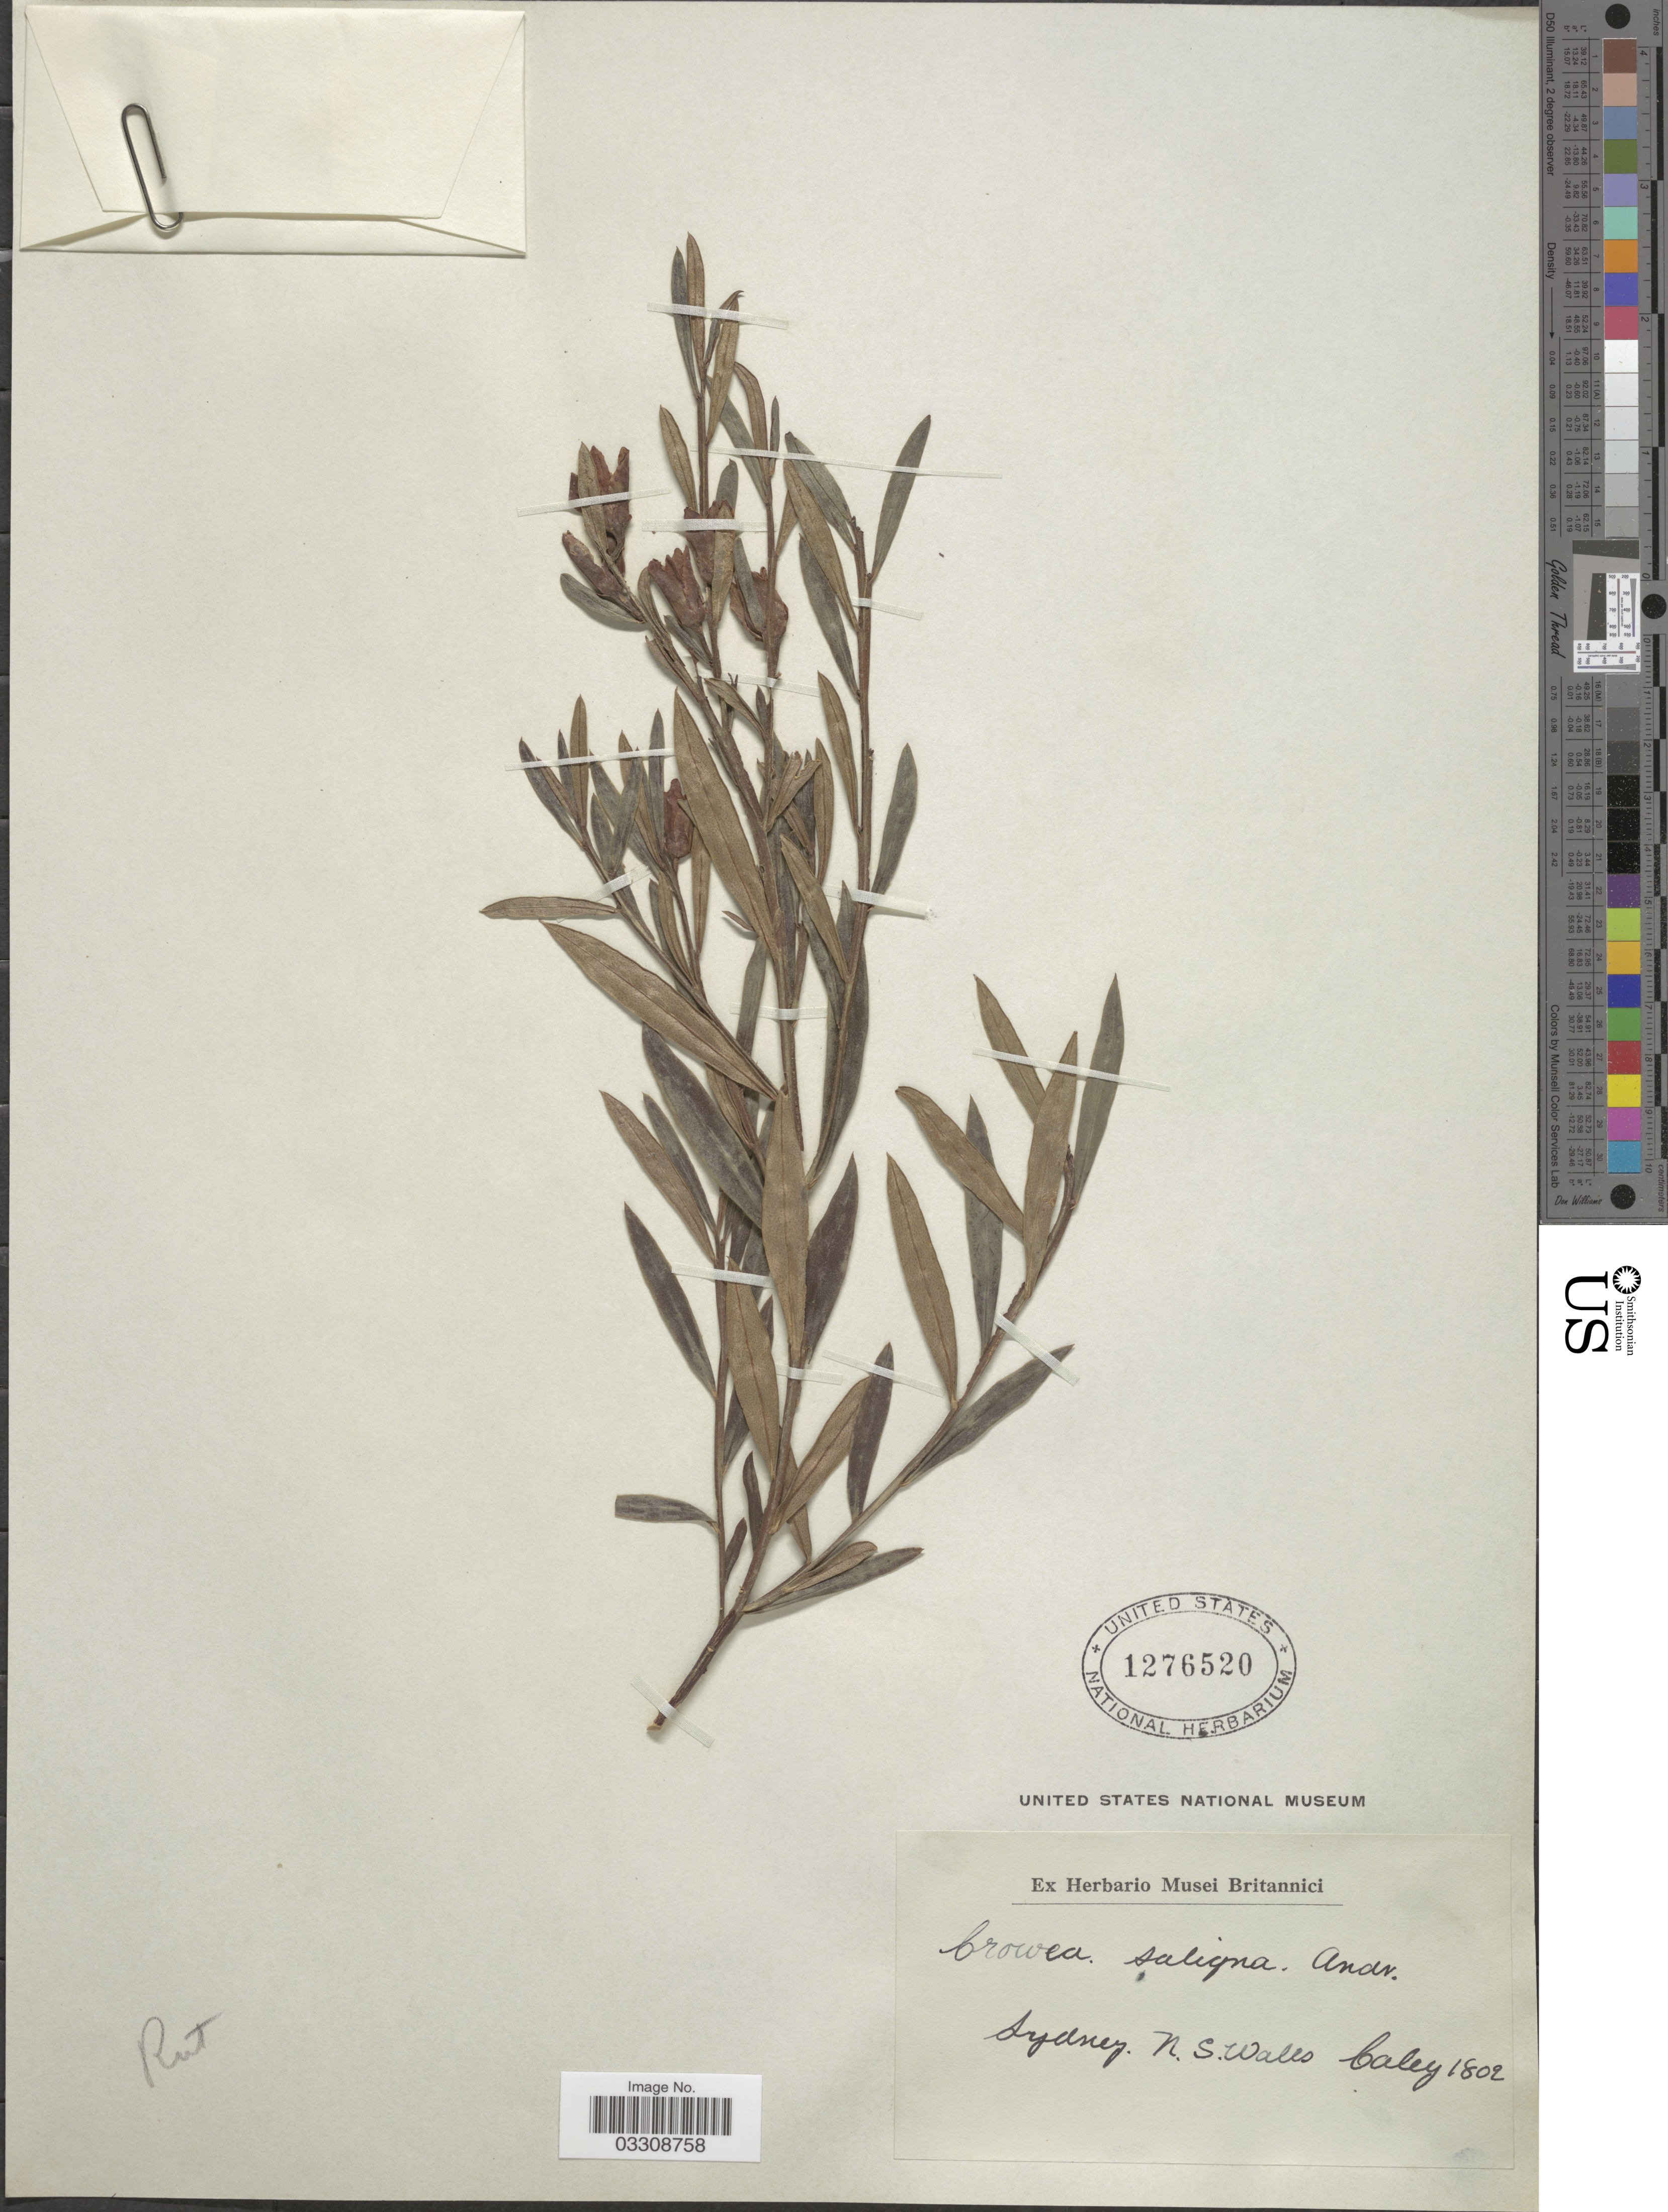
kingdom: Plantae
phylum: Tracheophyta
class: Magnoliopsida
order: Sapindales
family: Rutaceae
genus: Crowea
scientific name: Crowea saligna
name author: Andrews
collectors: -. Caley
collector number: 1802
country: Australia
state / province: New South Wales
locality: Sydney.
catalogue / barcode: US 1276520